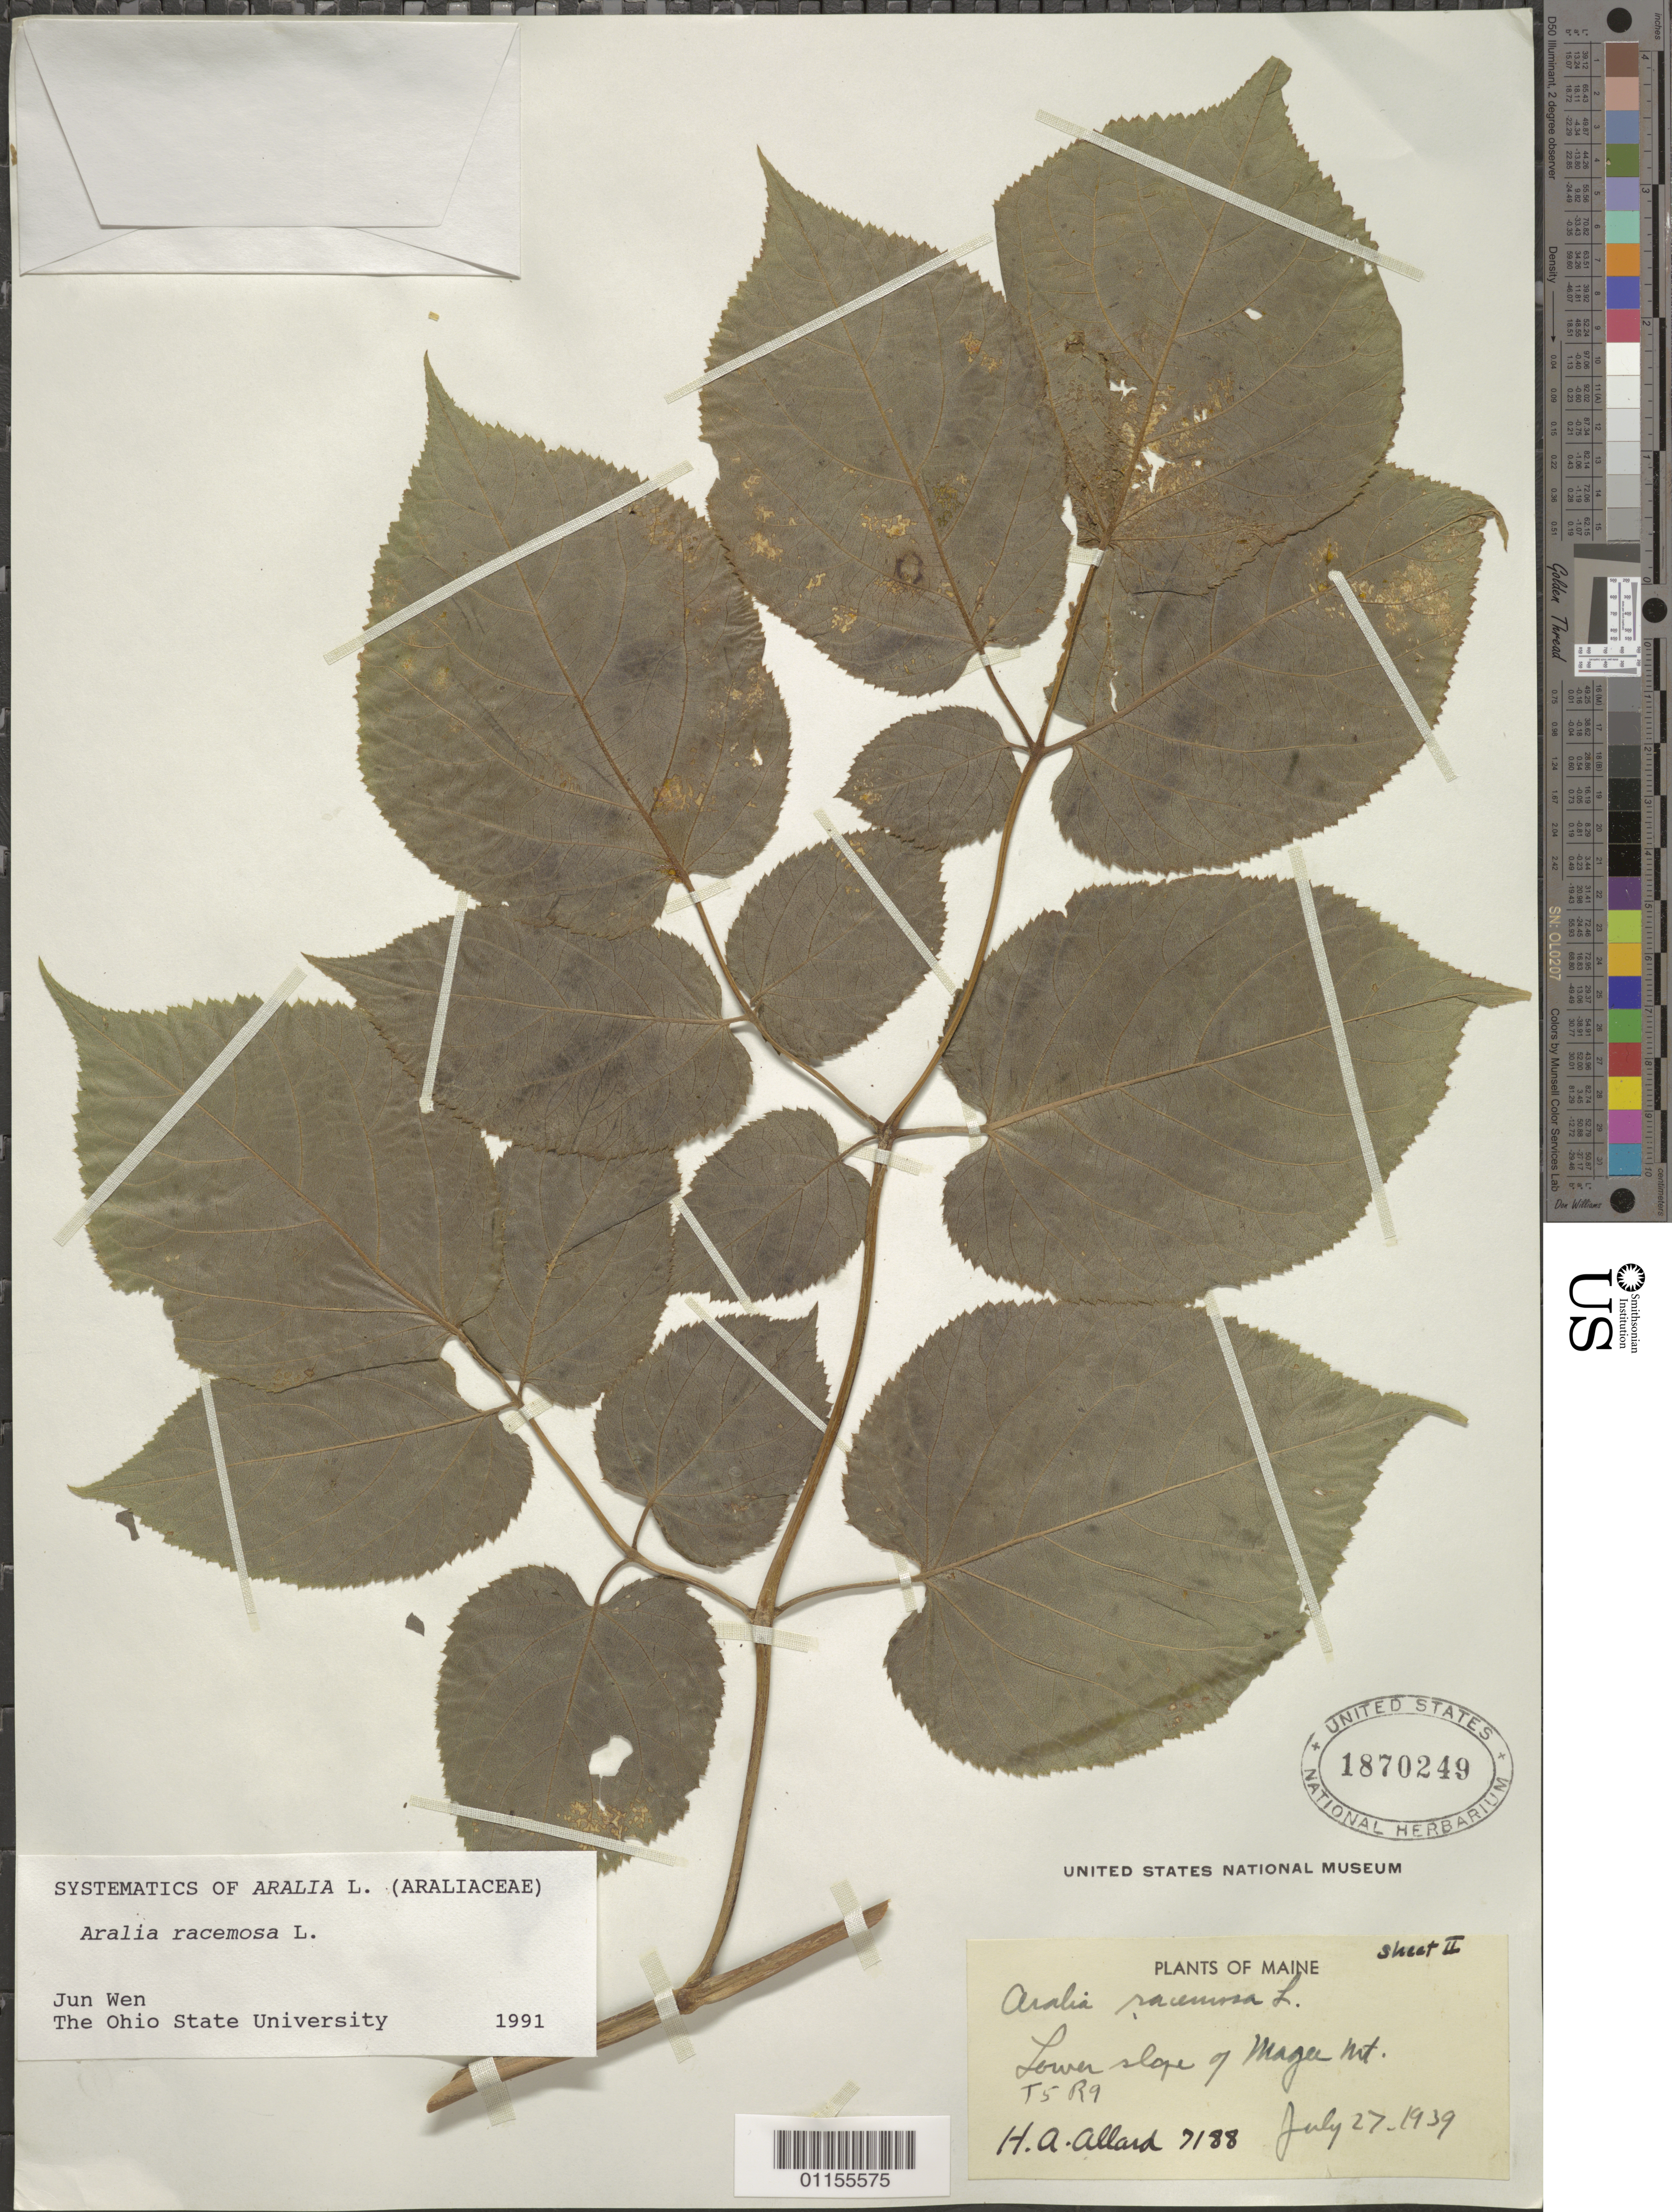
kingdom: Plantae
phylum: Tracheophyta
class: Magnoliopsida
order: Apiales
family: Araliaceae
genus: Aralia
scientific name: Aralia racemosa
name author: L.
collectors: H. A. Allard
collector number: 7188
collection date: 1939-07-27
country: United States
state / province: Maine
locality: Lower slope of Magu Mt.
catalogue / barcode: US 1870249